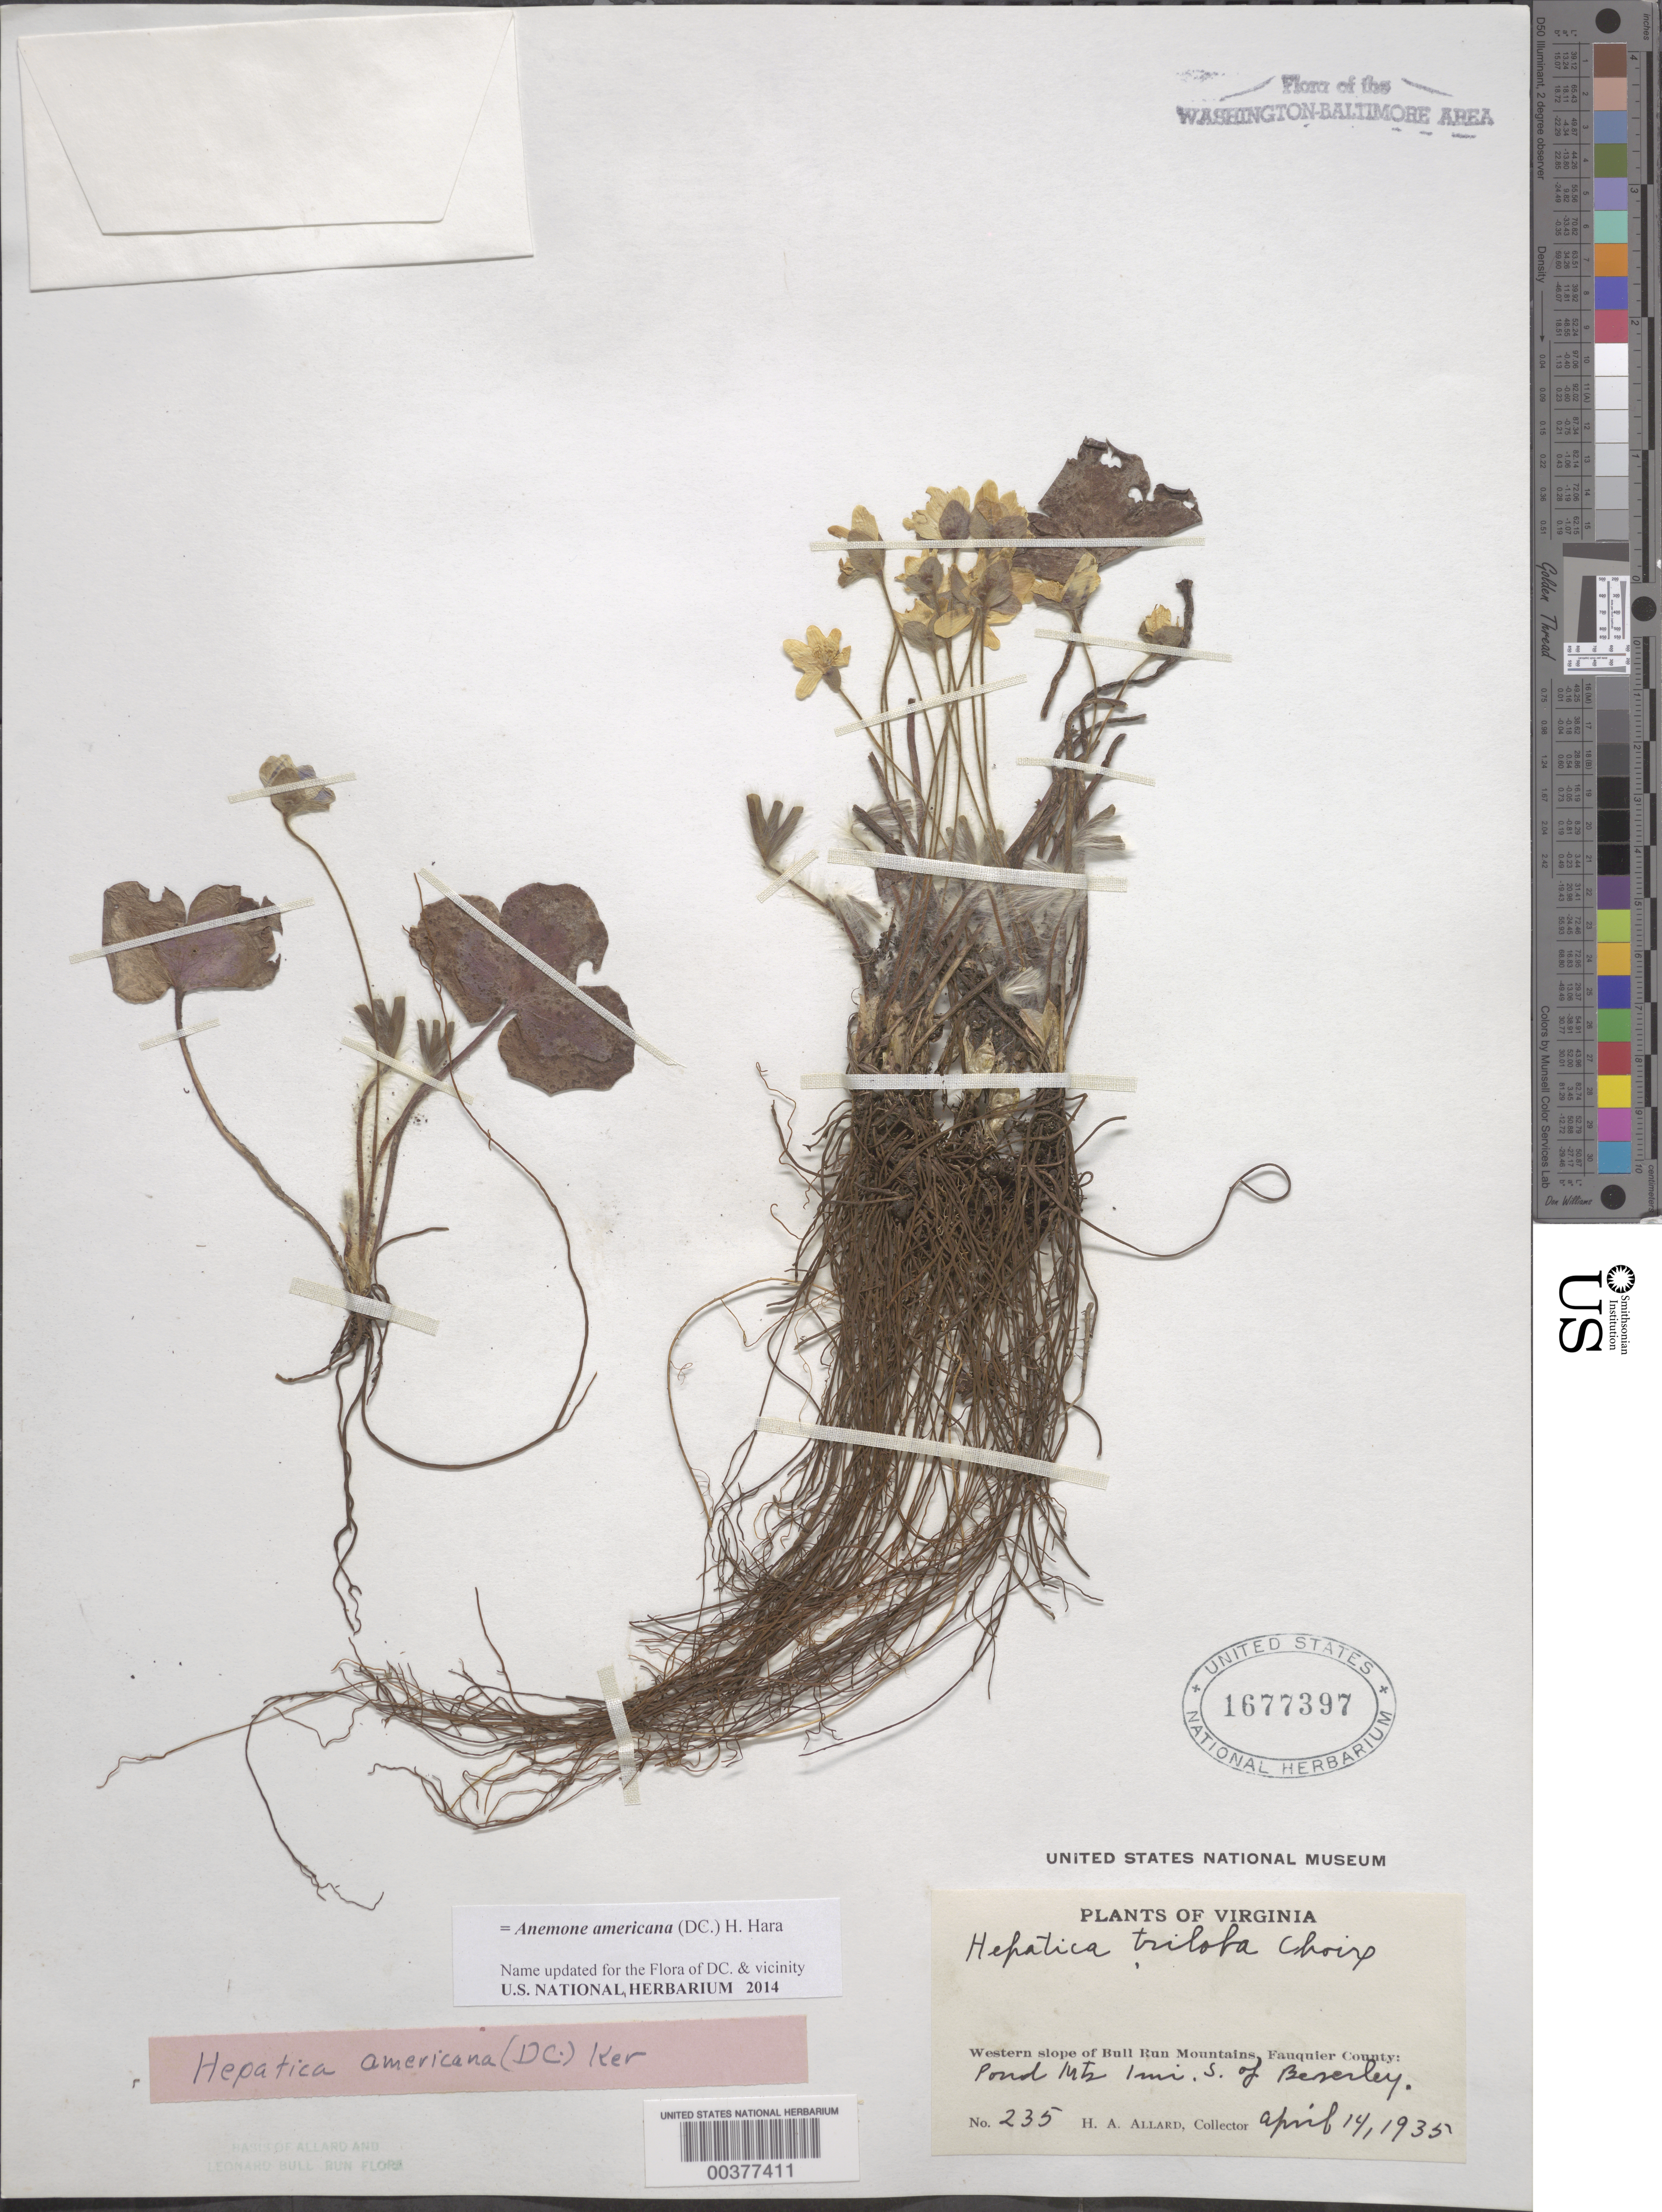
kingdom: Plantae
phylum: Tracheophyta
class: Magnoliopsida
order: Ranunculales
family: Ranunculaceae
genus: Hepatica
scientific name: Hepatica americana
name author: (DC.) Ker Gawl.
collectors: H. A. Allard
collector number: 235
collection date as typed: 14 Apr 1935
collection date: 1935-04-14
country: United States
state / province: Virginia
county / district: Fauquier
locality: South of Beverley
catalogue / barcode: US 1677397